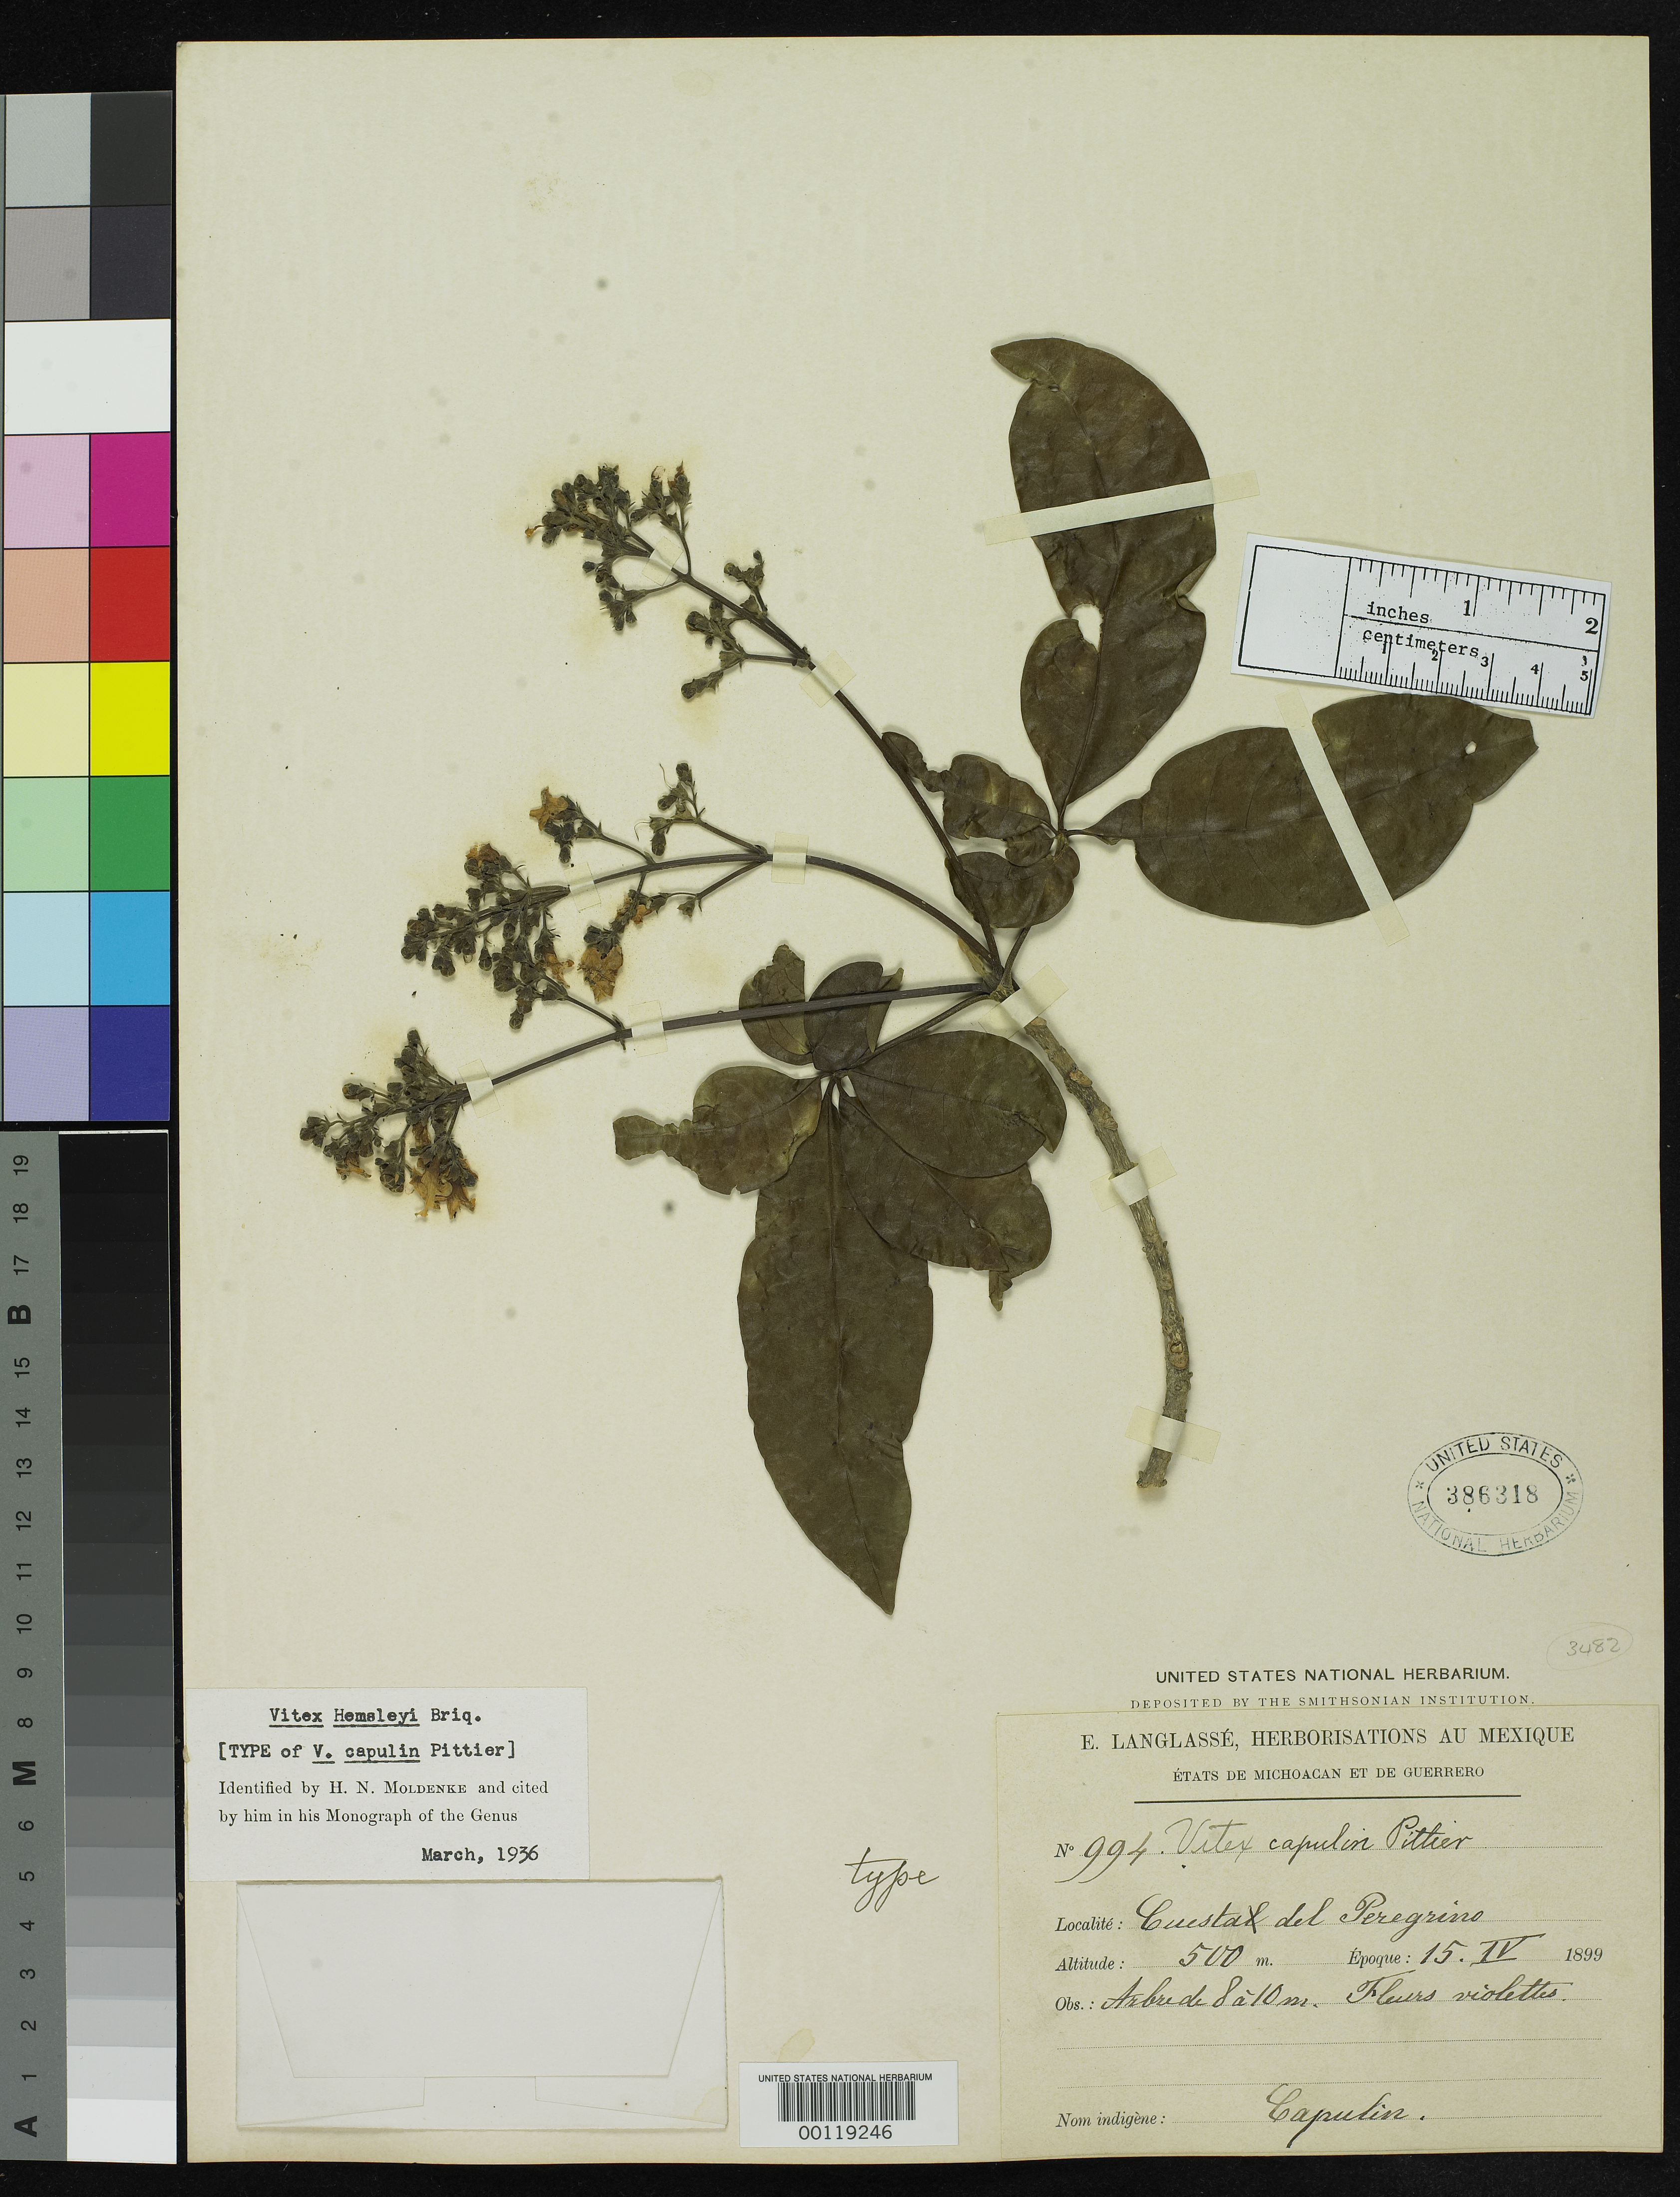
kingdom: Plantae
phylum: Tracheophyta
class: Magnoliopsida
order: Lamiales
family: Lamiaceae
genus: Vitex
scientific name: Vitex capulin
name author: Pittier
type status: Holotype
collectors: E. Langlassé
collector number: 994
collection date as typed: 15 Apr 1899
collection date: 1899-04-15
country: Mexico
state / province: Guerrero / Michoacán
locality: Cuesta del Peregrino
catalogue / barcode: US 386318